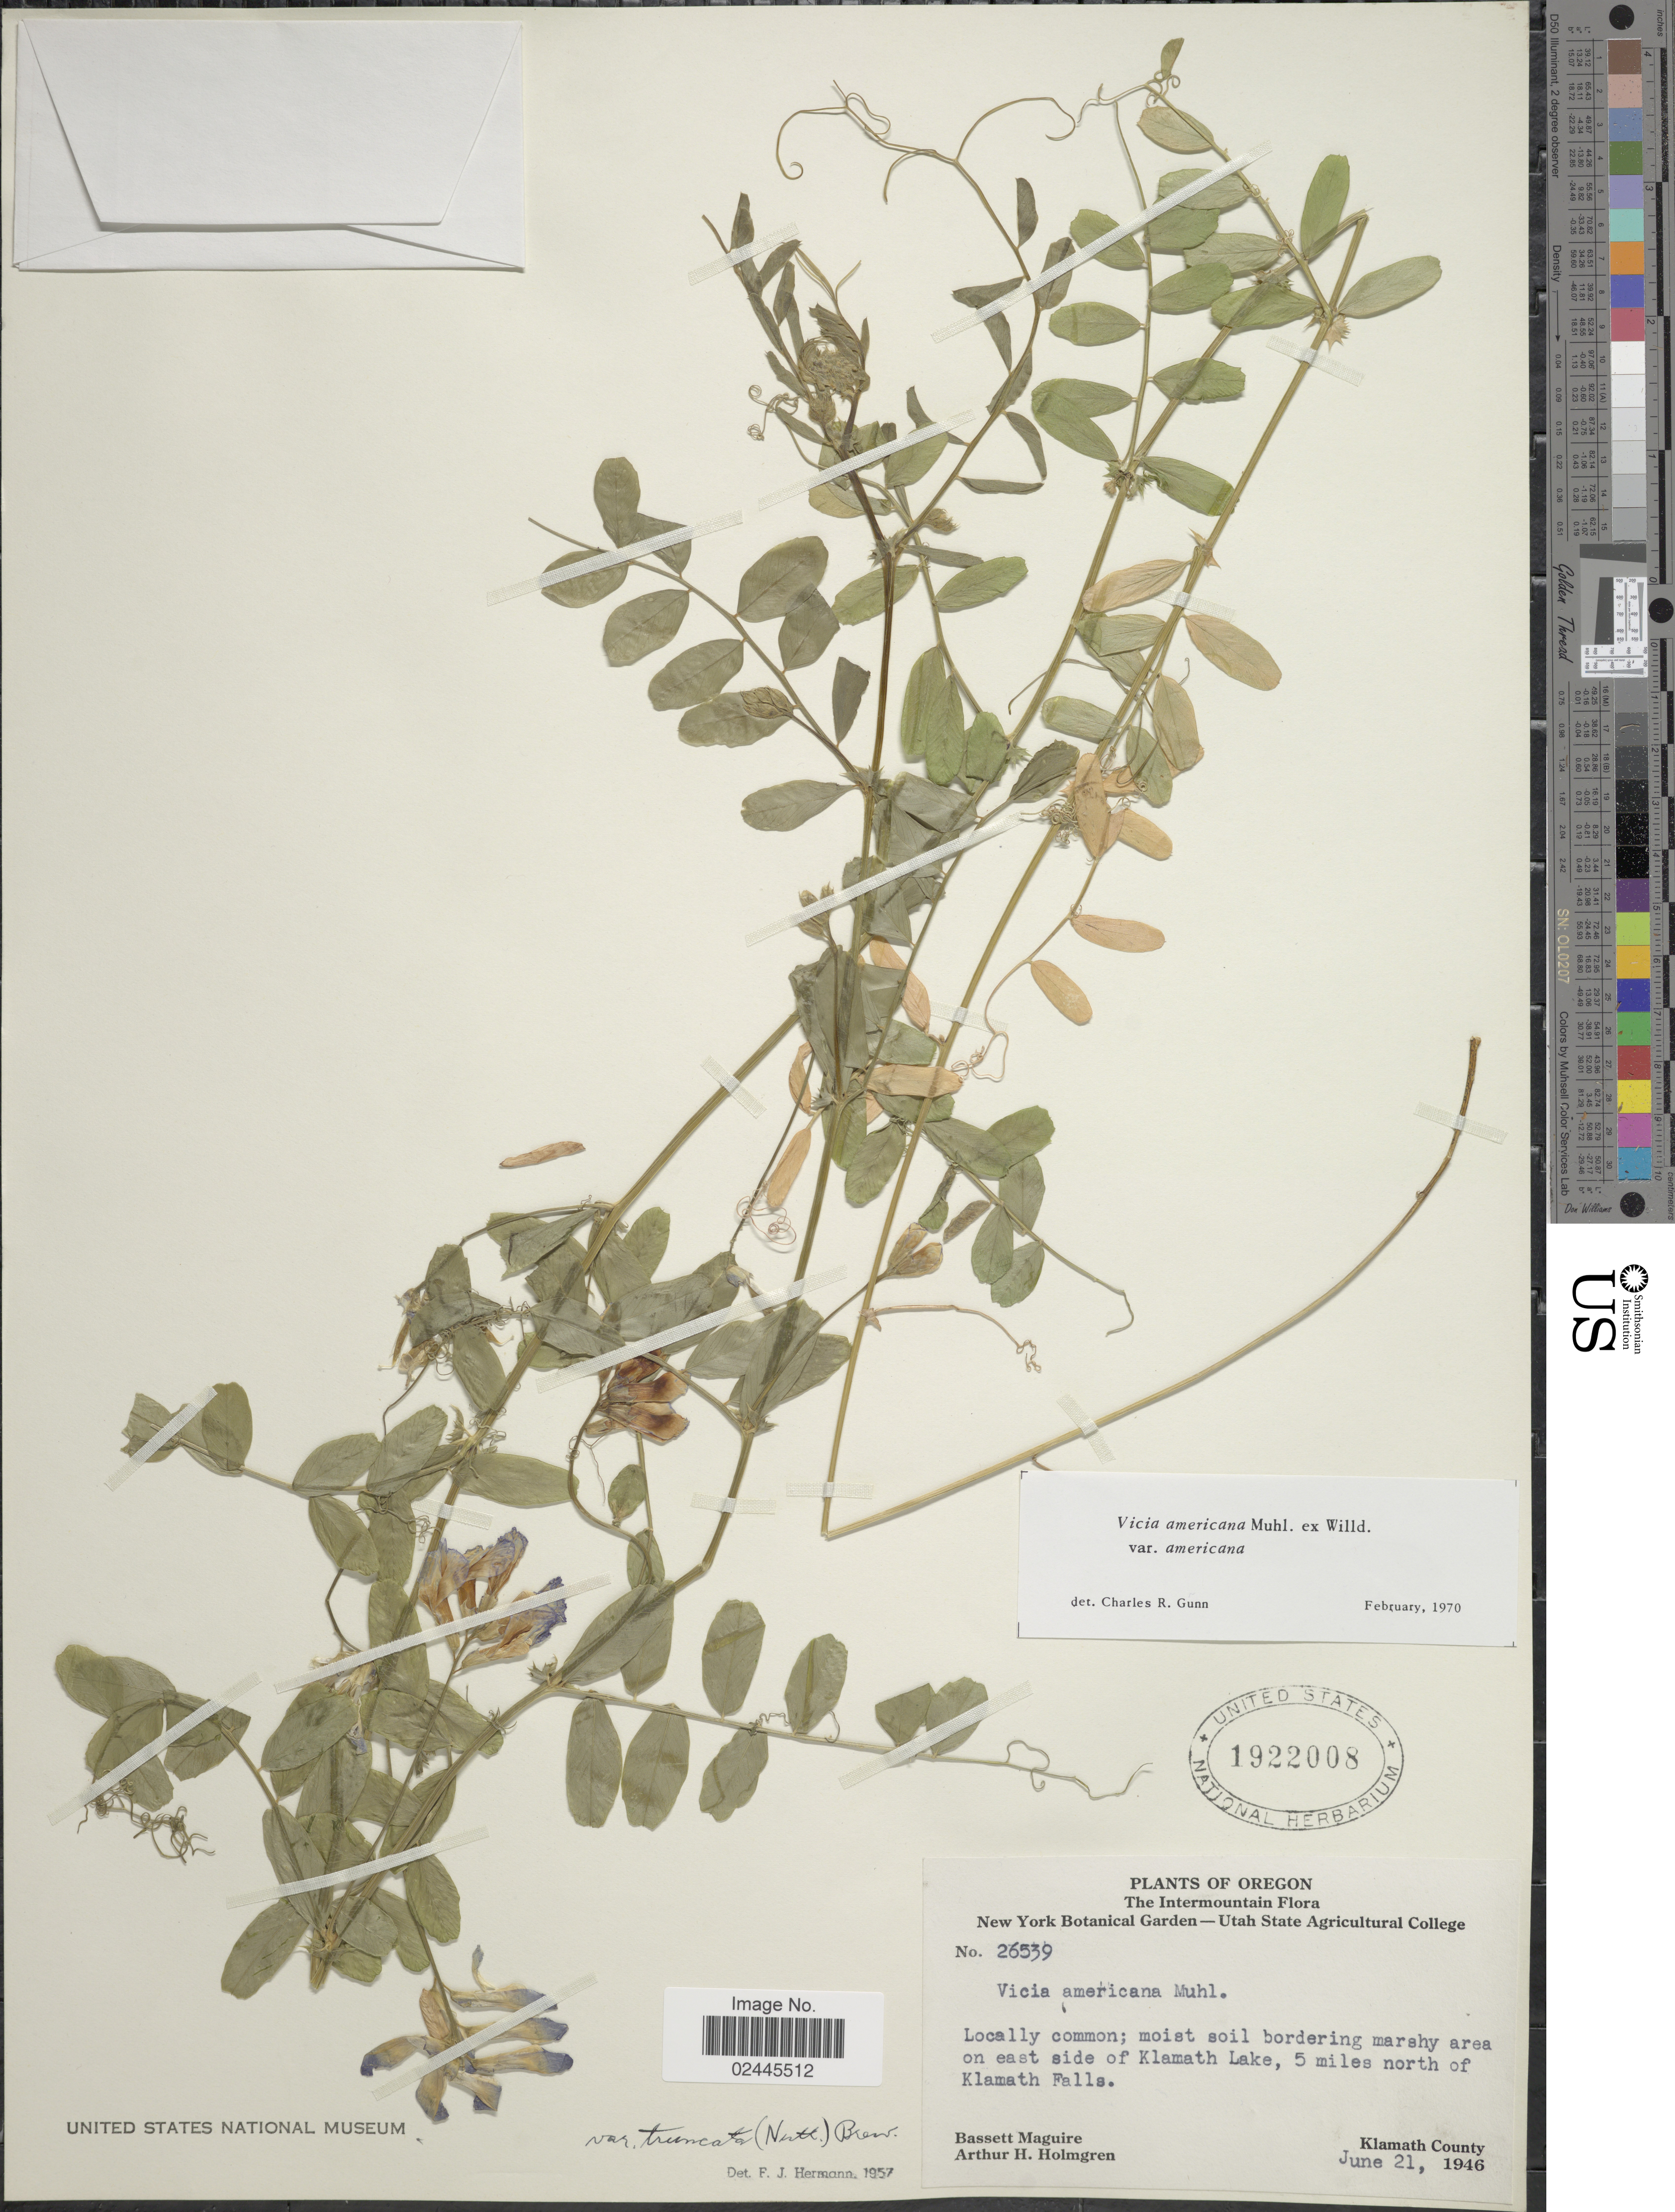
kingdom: Plantae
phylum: Tracheophyta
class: Magnoliopsida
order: Fabales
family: Fabaceae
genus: Vicia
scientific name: Vicia americana var. americana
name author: Muhl. ex Willd.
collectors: B. Maguire & A. H. Holmgren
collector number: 26539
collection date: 1946-06-21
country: United States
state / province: Oregon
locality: Moist soil bordering marshy area on east side of Klamath Lake, 5 miles north of Klamath Falls, Klamath County, The Intermountain flora.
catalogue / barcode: US 1922008